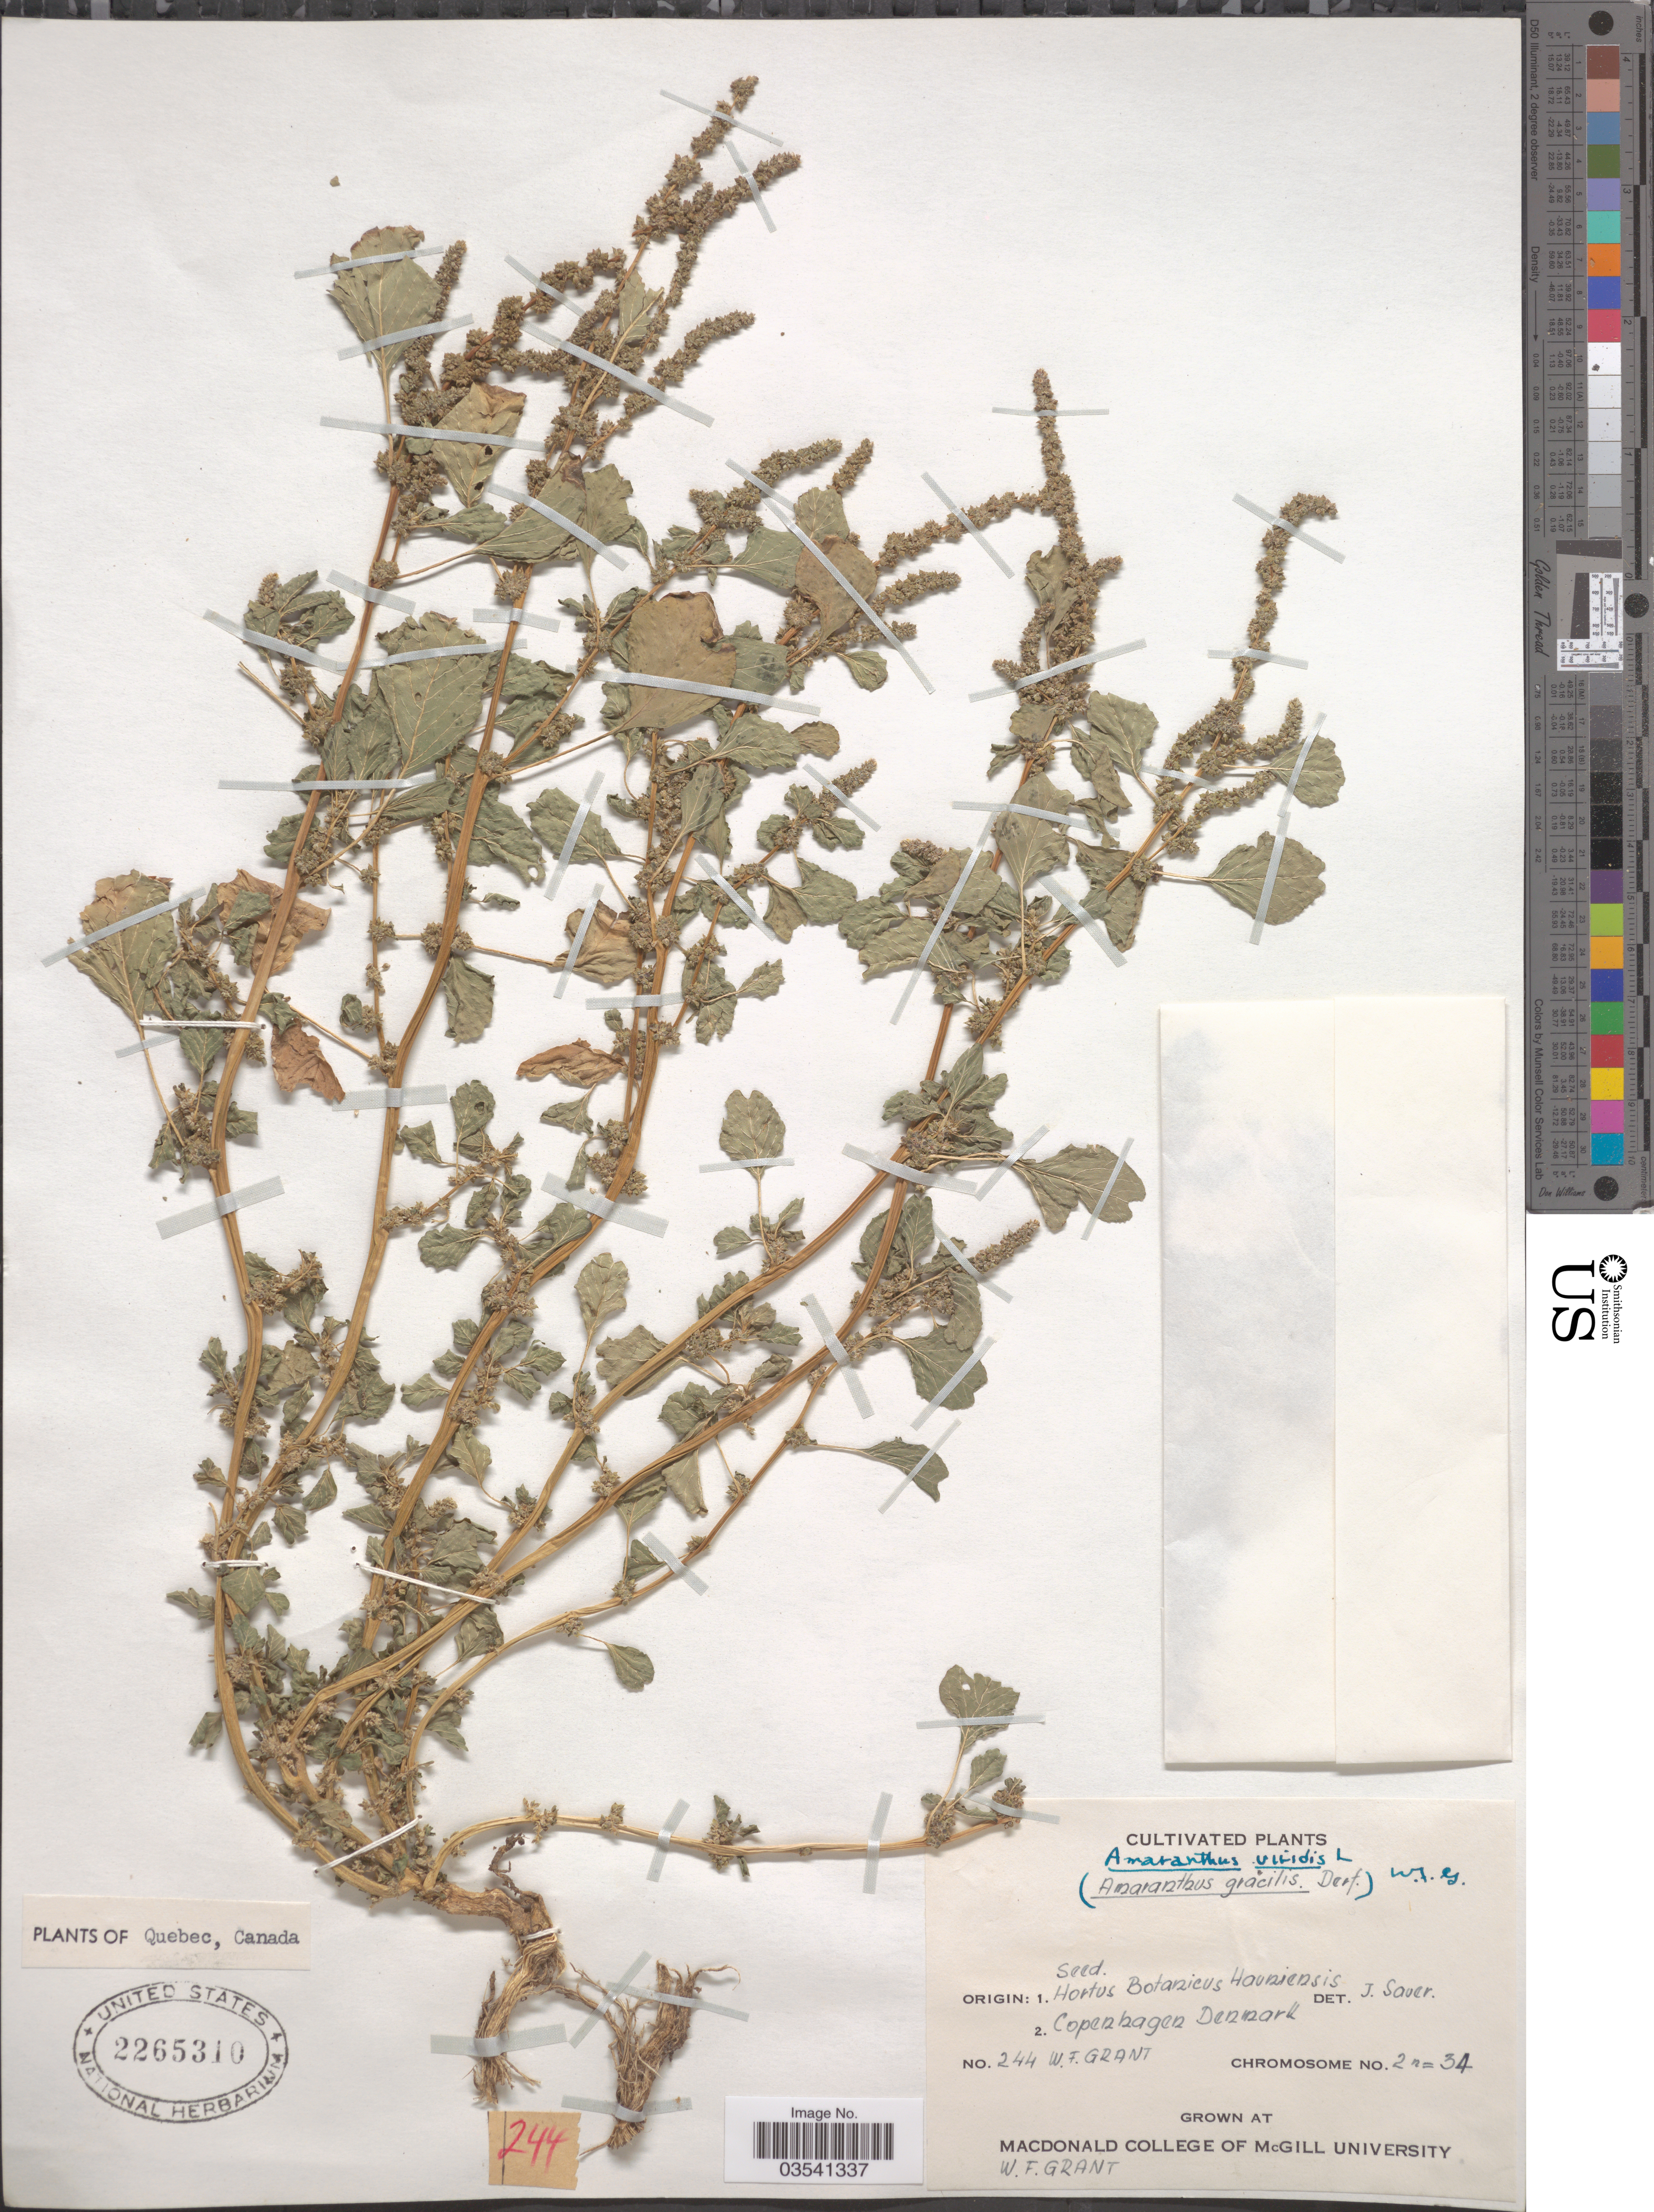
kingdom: Plantae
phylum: Tracheophyta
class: Magnoliopsida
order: Caryophyllales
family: Amaranthaceae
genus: Amaranthus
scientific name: Amaranthus viridis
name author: L.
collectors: W. Grant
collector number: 244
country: Canada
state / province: Quebec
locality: Grown at MacDonald College of McGill University.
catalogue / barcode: US 2265310